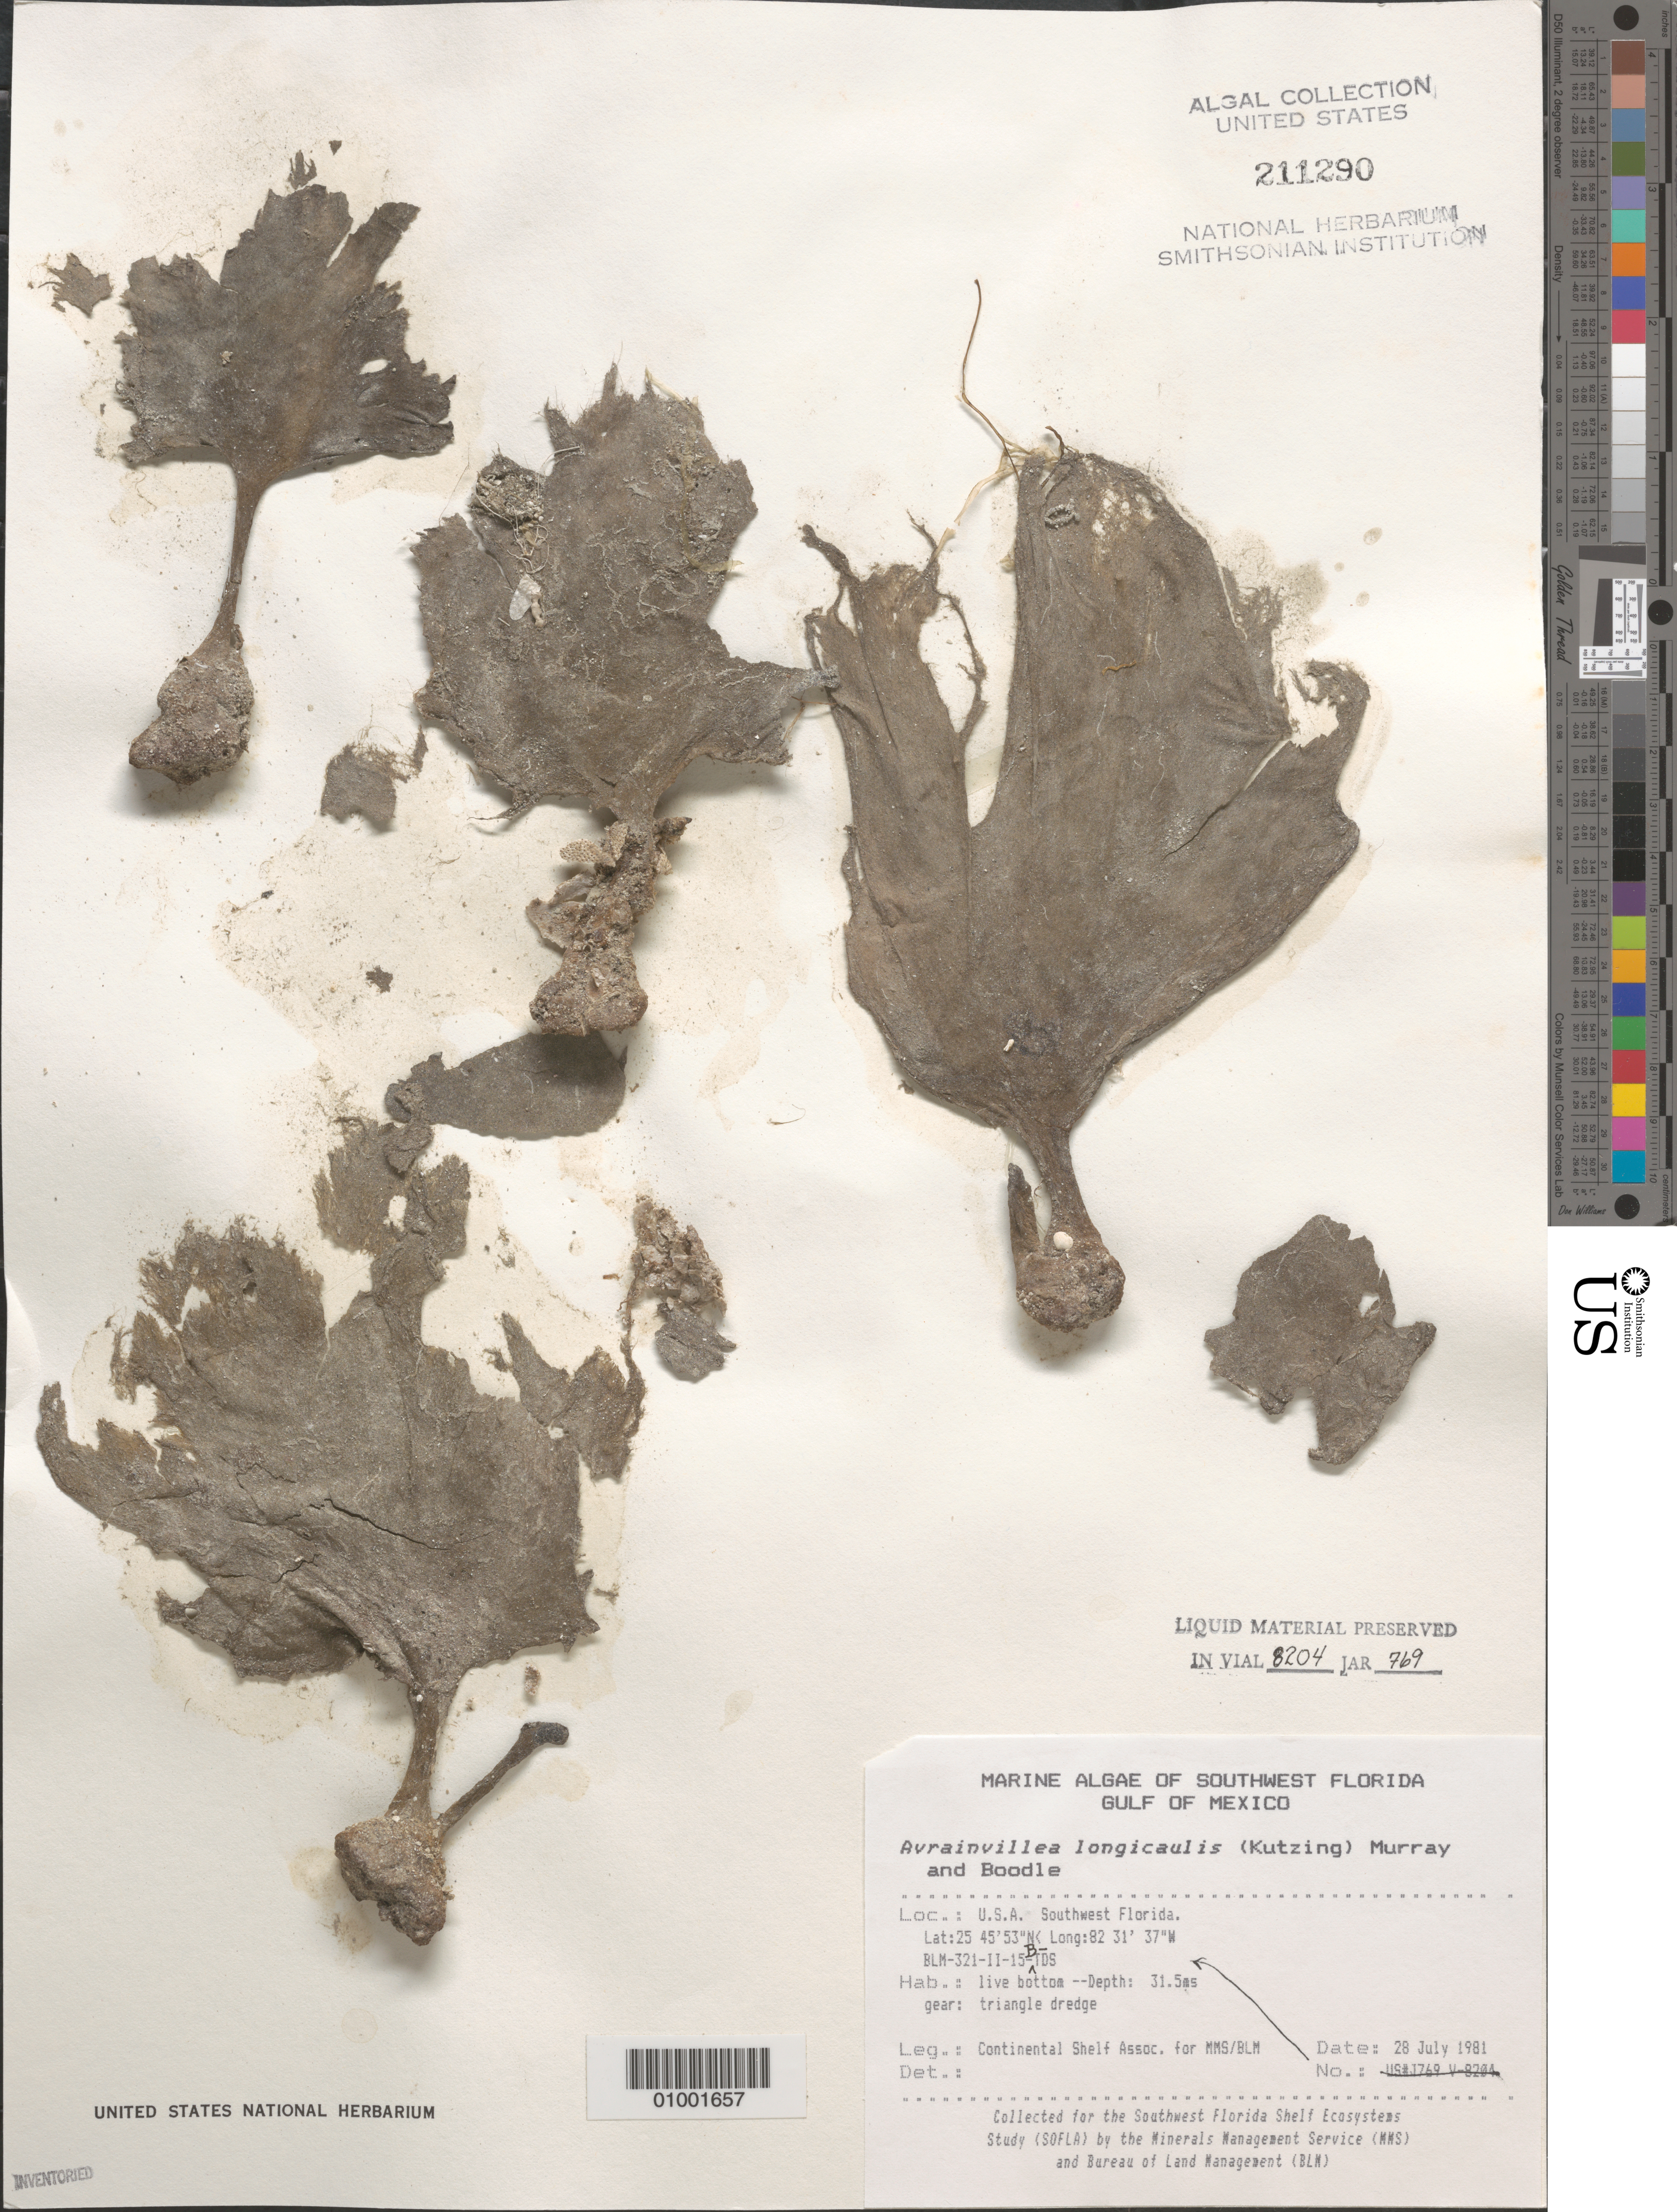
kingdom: Plantae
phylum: Chlorophyta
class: Ulvophyceae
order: Bryopsidales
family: Dichotomosiphonaceae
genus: Avrainvillea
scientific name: Avrainvillea longicaulis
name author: (Kütz.) G. Murray & Boodle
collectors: Continental Shelf Associates for the MMS/BLM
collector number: BLM-321-II-15-B-TDS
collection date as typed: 28 Jul 1981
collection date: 1981-07-28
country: United States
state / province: Florida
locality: Gulf of Mexico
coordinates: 25 45'53"N, 82 31'37"W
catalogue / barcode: US 211290